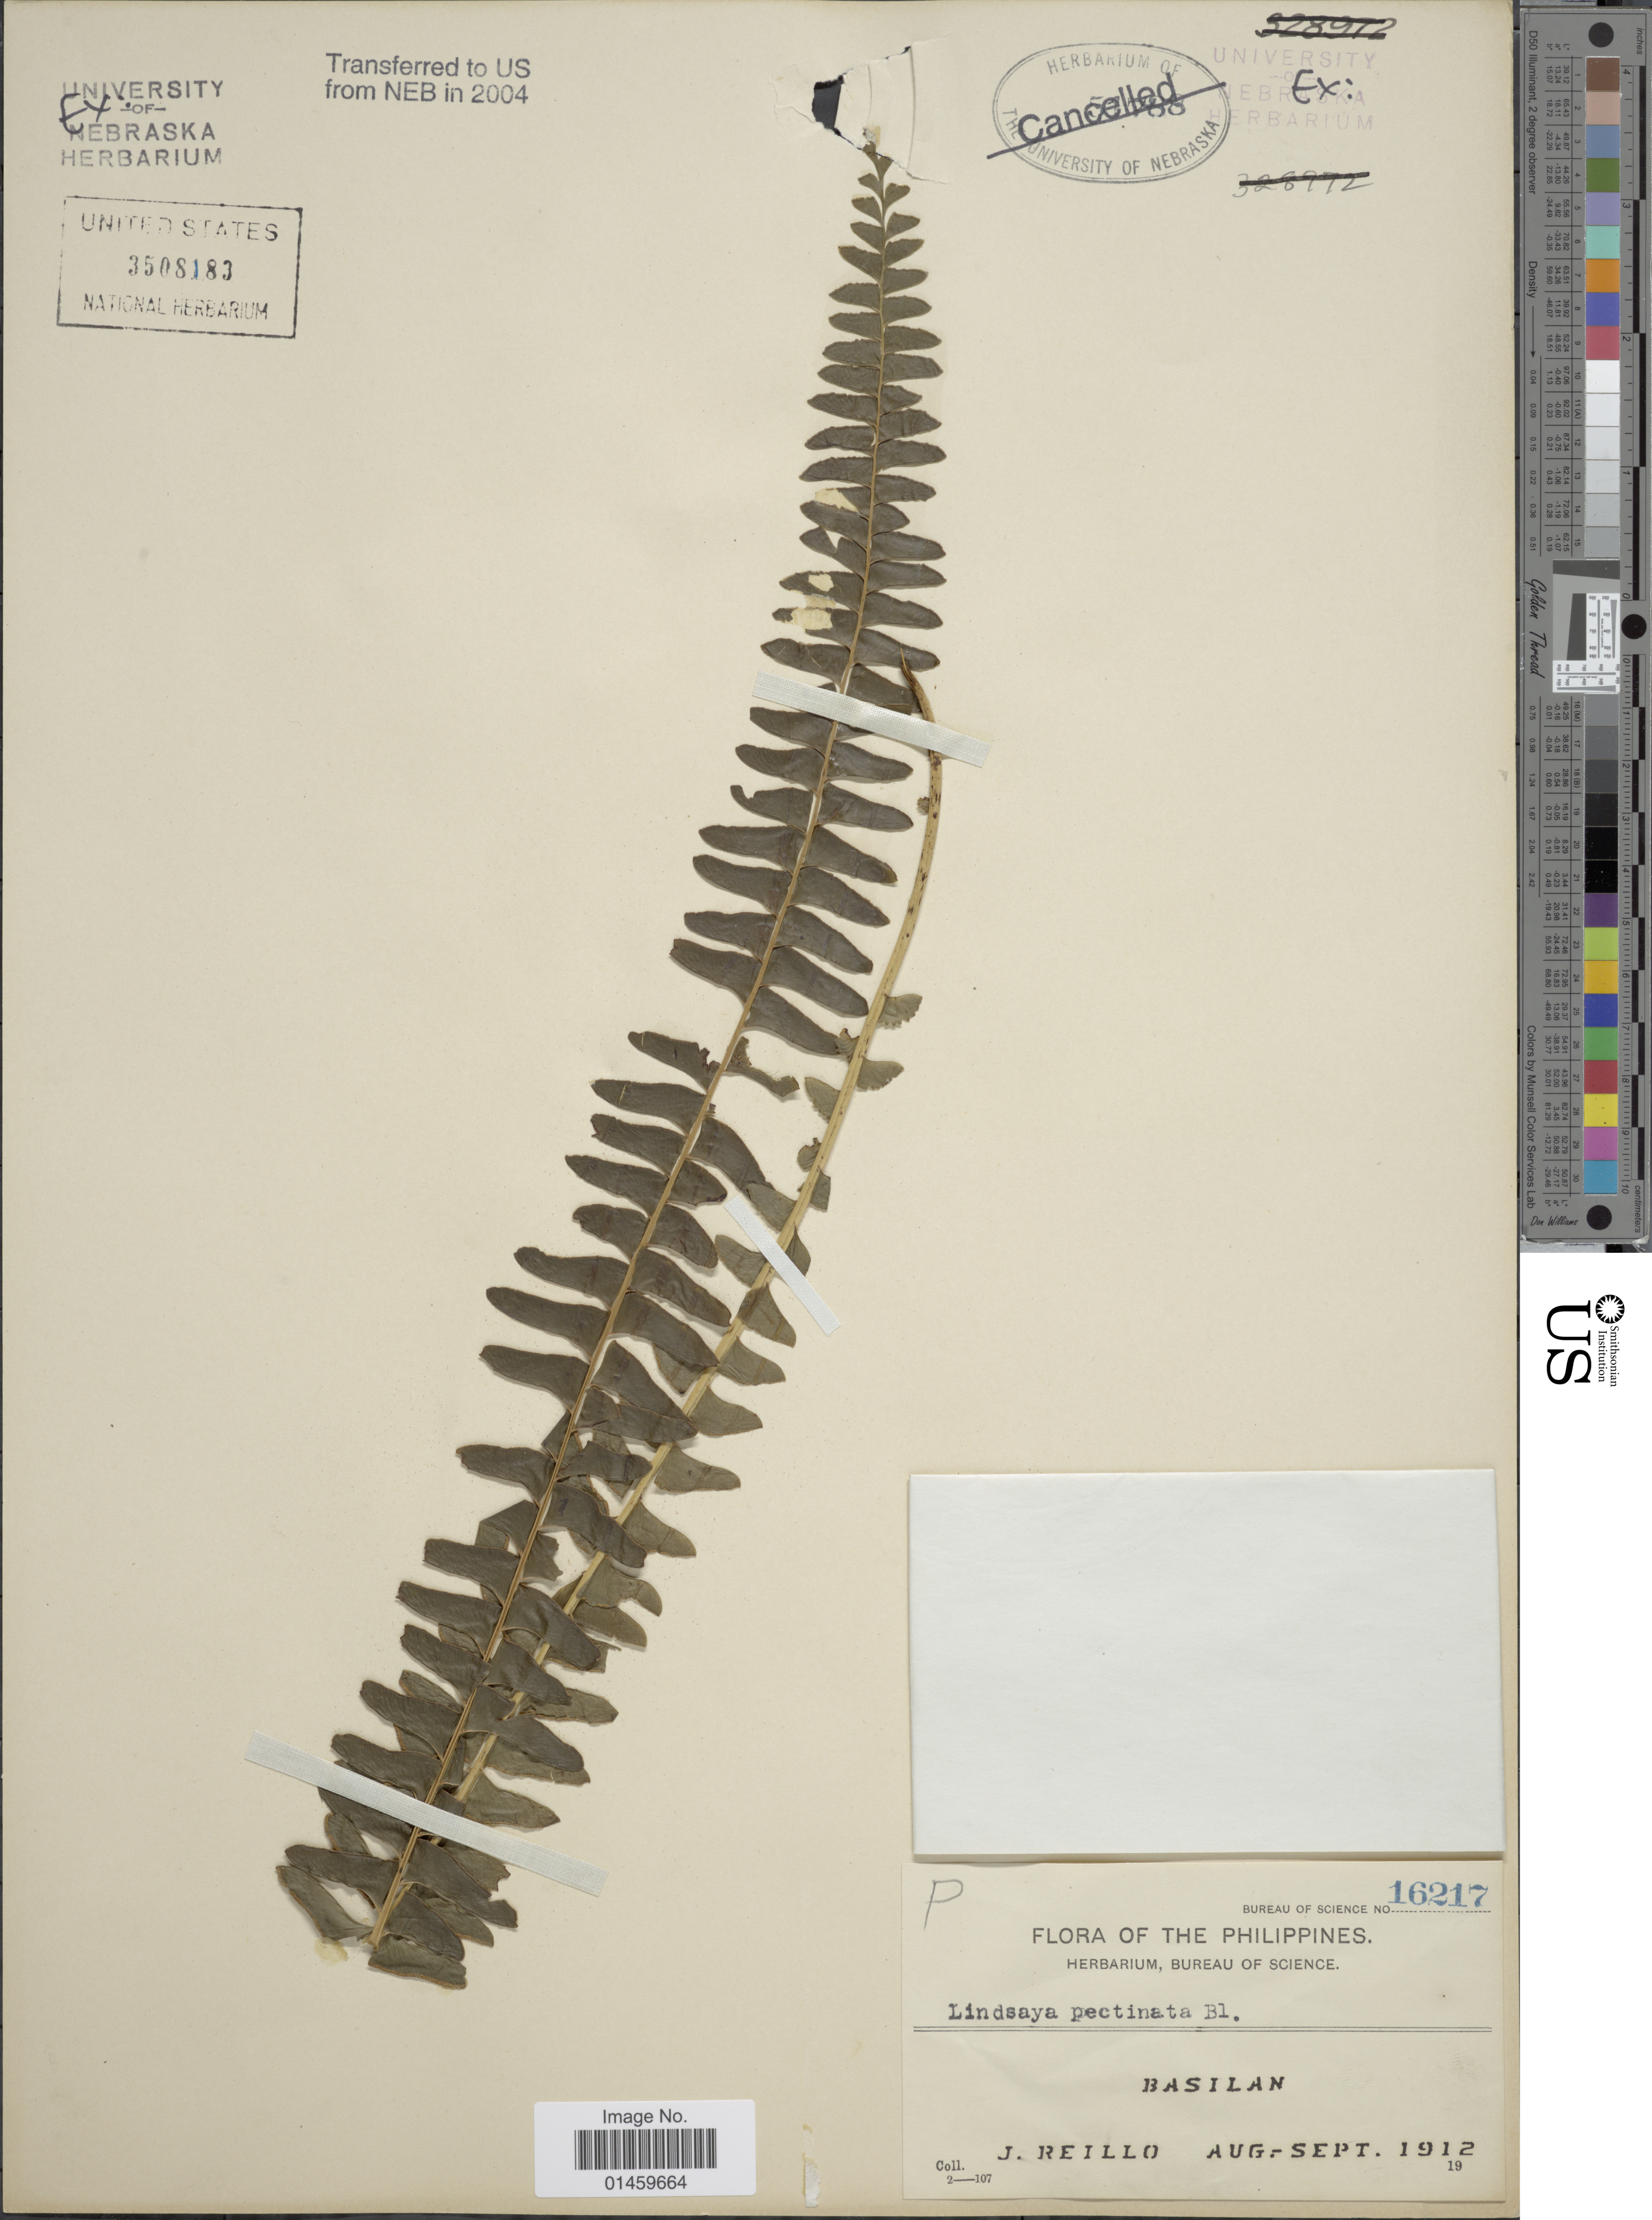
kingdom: Plantae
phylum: Tracheophyta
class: Polypodiopsida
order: Polypodiales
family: Lindsaeaceae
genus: Lindsaea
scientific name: Lindsaea pectinata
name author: Blume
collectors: J. Reillo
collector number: Bureau of Science 16217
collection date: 1912-08/1912-09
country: Philippines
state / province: Muslim Mindanao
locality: Basilan.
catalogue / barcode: US 3508183